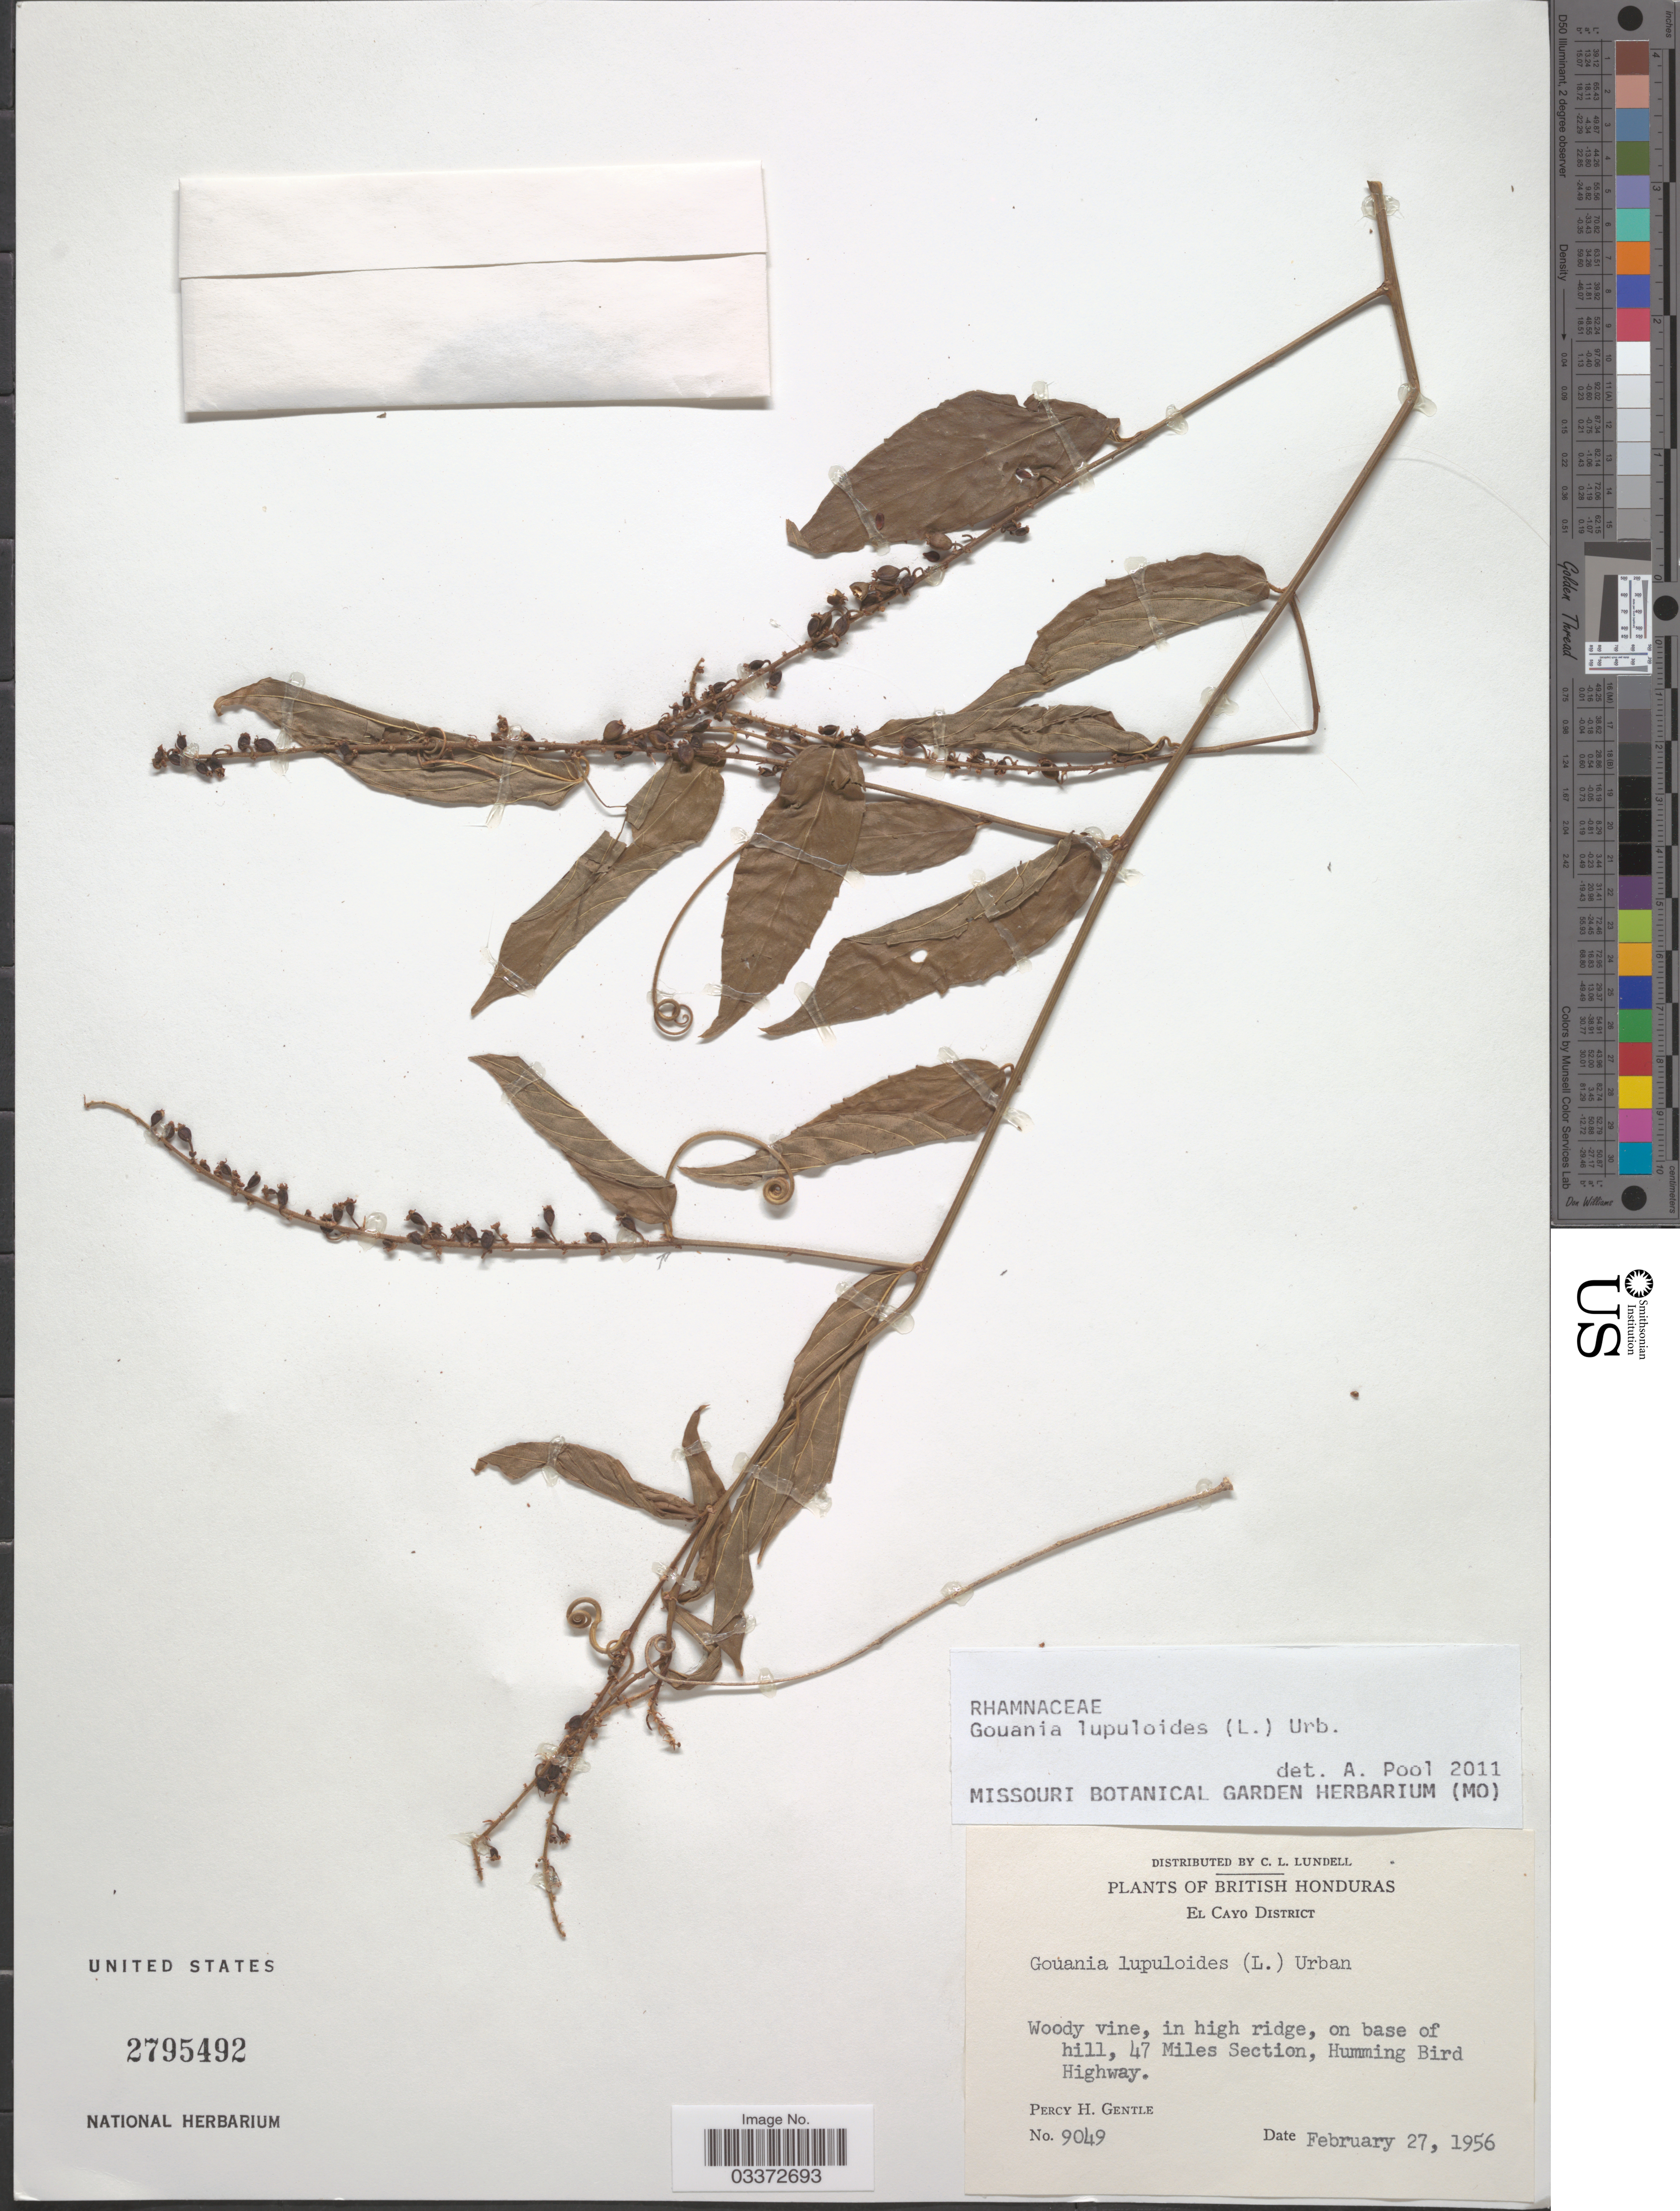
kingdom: Plantae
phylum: Tracheophyta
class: Magnoliopsida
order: Rosales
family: Rhamnaceae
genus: Gouania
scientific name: Gouania lupuloides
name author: (L.) Urb.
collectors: P. H. Gentle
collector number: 9049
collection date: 1956-02-27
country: Belize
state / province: Cayo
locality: British Honduras. El Cayo District. On base of hill, 47 Miles Section, Humming Bird Highway.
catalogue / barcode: US 2795492